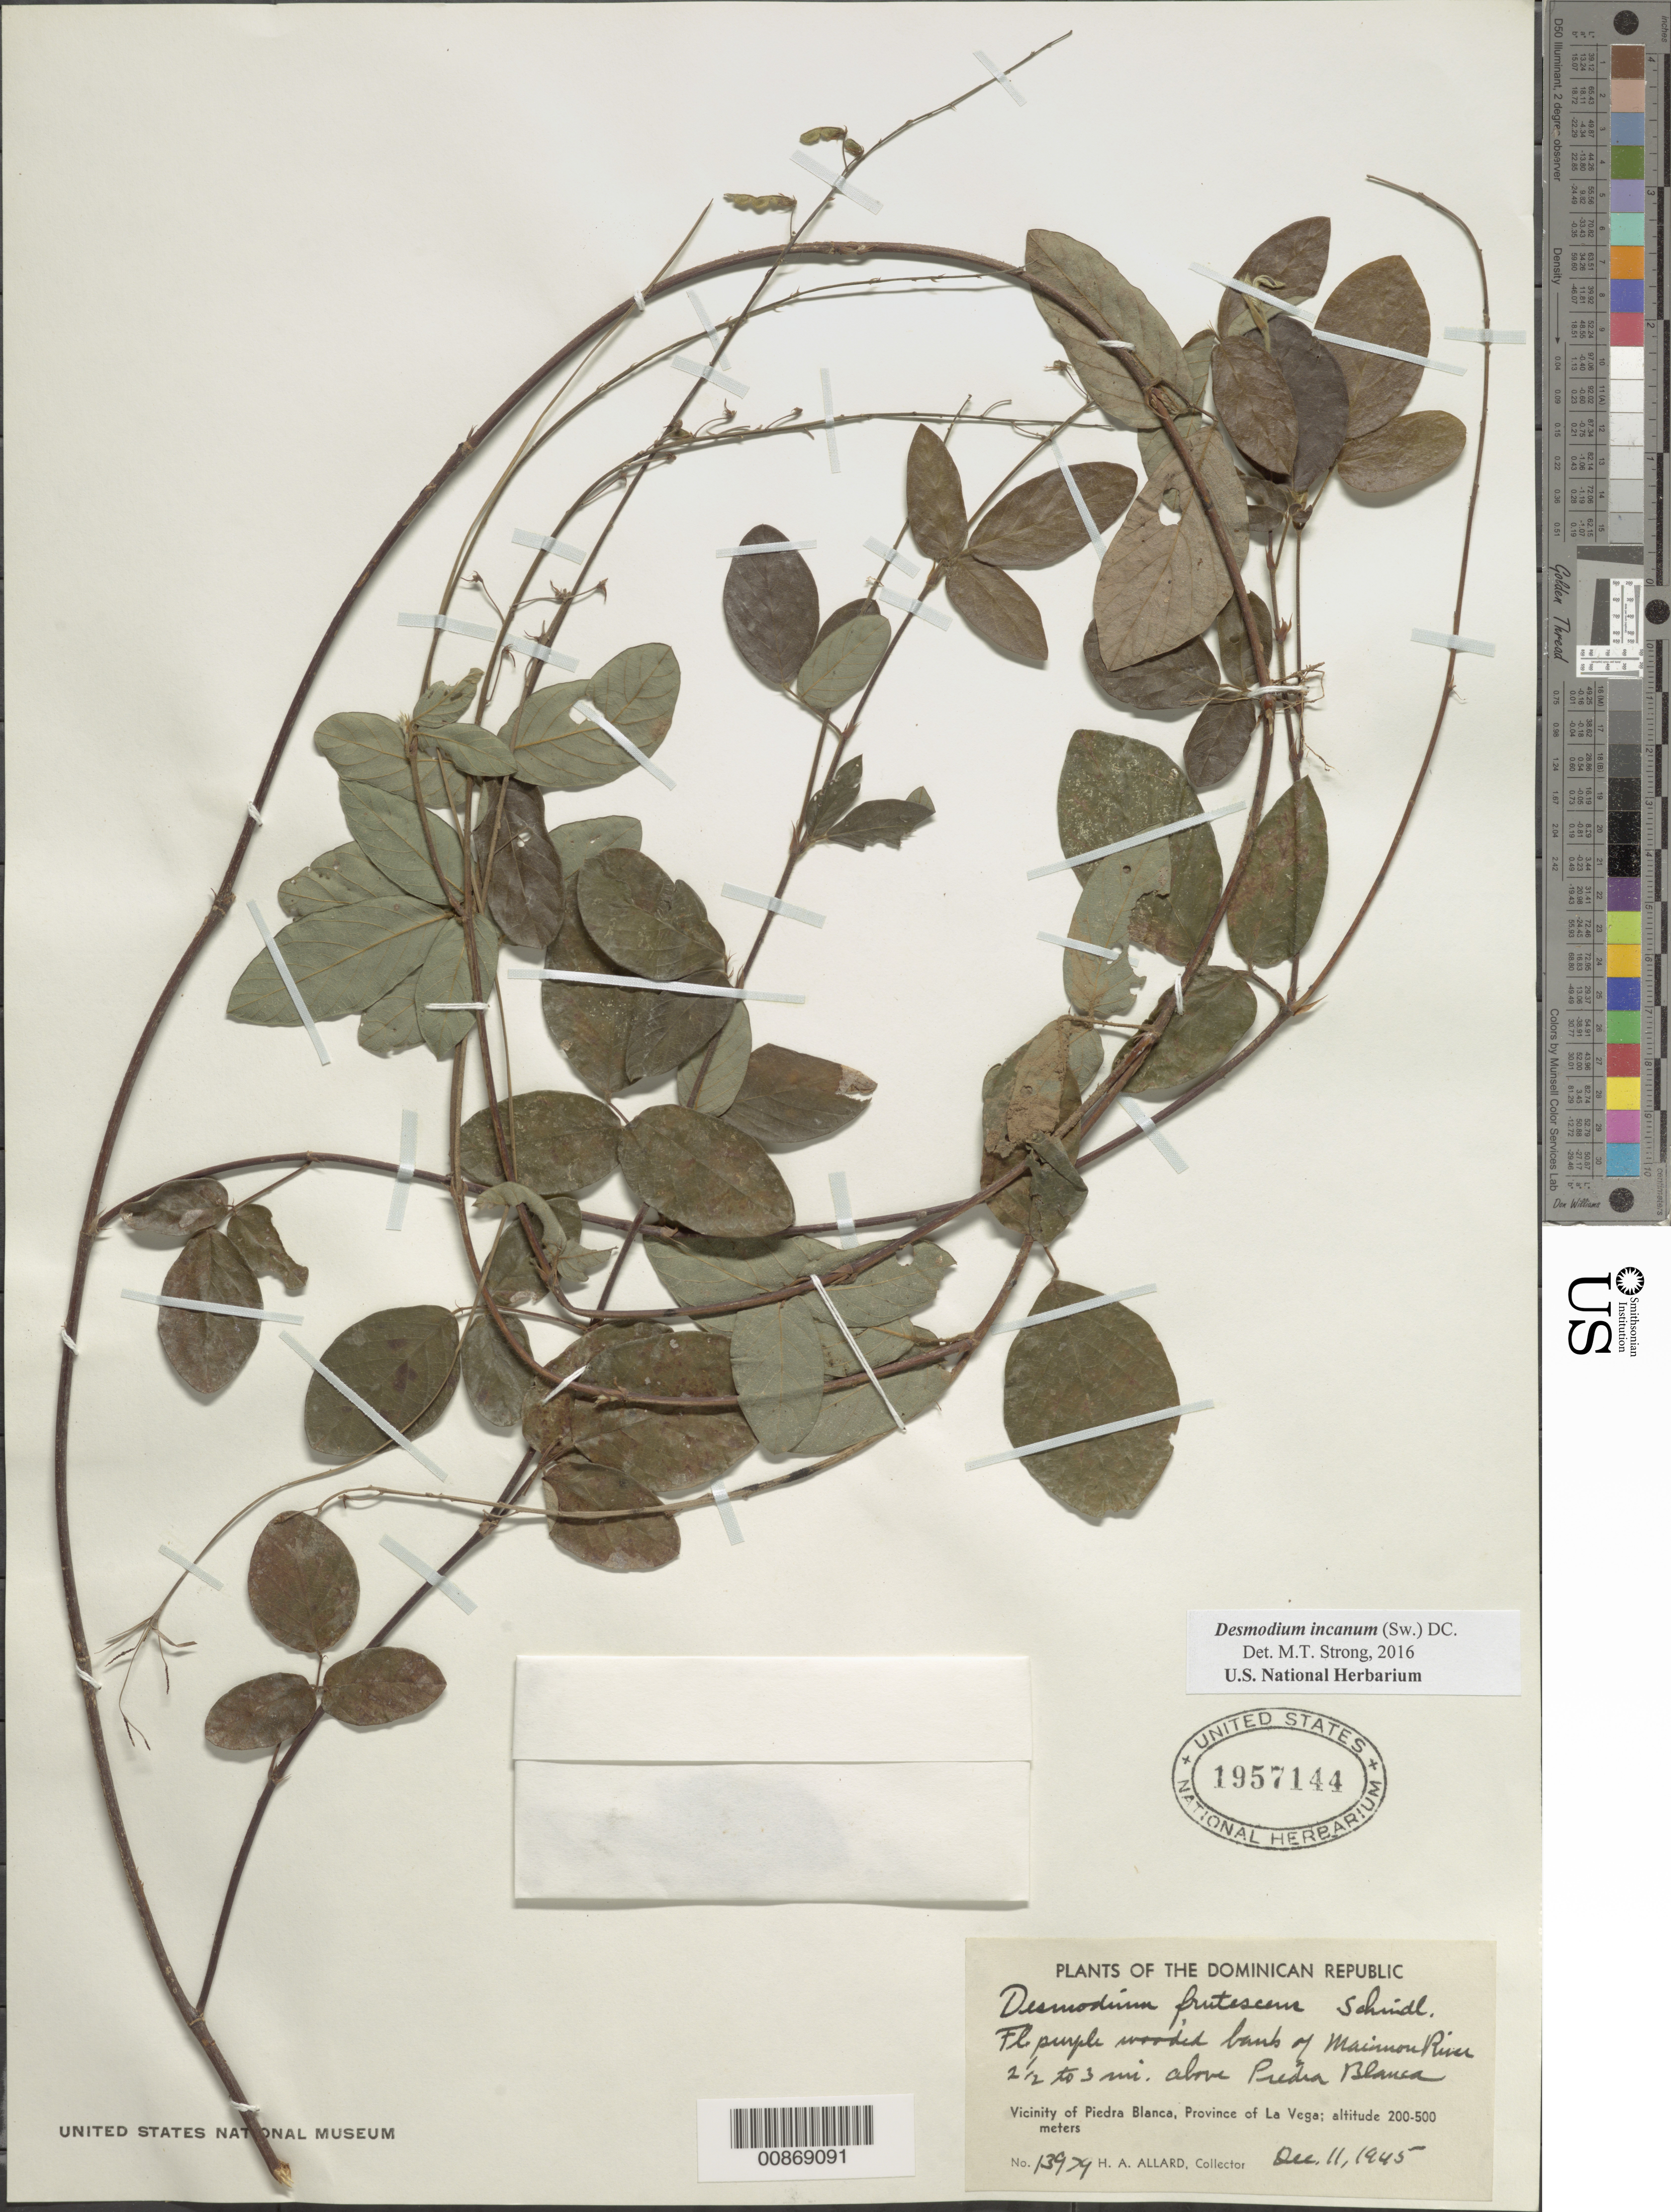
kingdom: Plantae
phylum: Tracheophyta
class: Magnoliopsida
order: Fabales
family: Fabaceae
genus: Desmodium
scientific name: Desmodium incanum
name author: (Sw.) DC.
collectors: H. A. Allard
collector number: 13979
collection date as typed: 11 Dec 1945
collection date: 1945-12-11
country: Dominican Republic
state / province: La Vega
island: Hispaniola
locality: Banks of Maimon River 2½ to 3 mi. above Piedra Blanca.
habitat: Wooded banks of river.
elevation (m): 200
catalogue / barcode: US 1957144